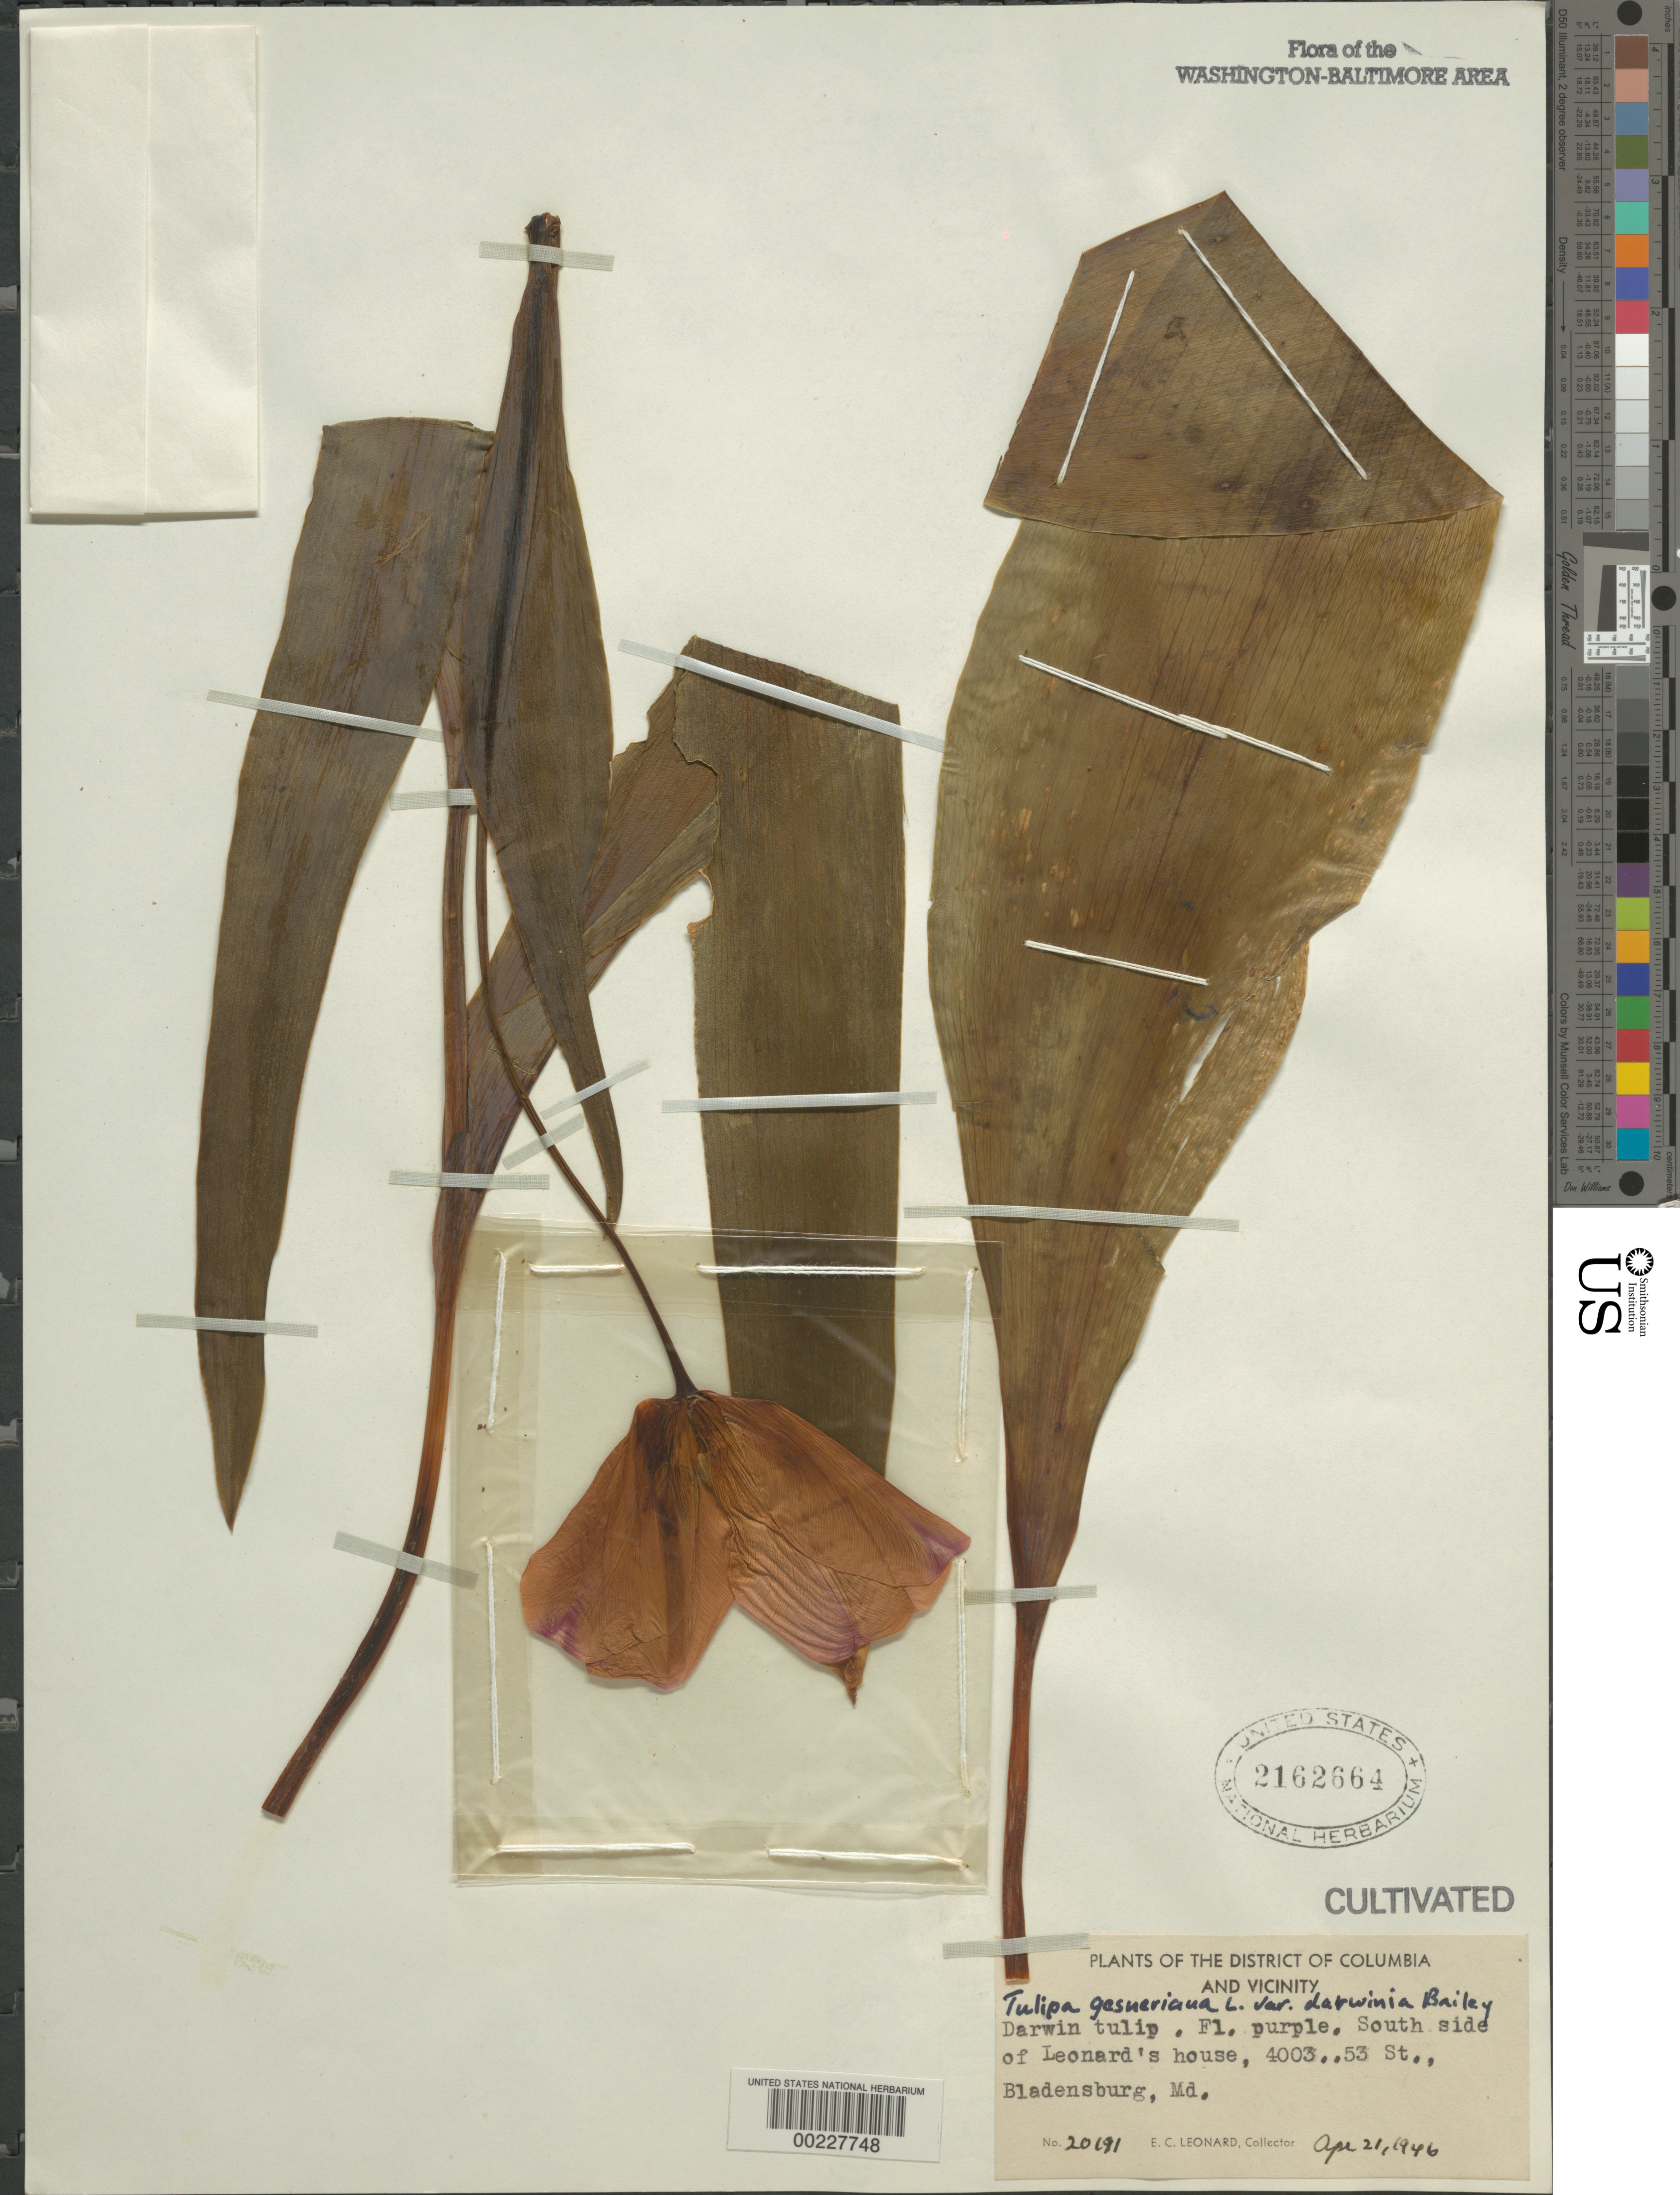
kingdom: Plantae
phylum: Tracheophyta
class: Liliopsida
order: Liliales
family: Liliaceae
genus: Tulipa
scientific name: Tulipa gesneriana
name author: L.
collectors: E. C. Leonard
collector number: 20191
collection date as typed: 21 Apr 1946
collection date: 1946-04-21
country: United States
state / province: Maryland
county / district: Prince George's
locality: Bladensburg, 4003 53 St, S side of Leonard's House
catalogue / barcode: US 2162664